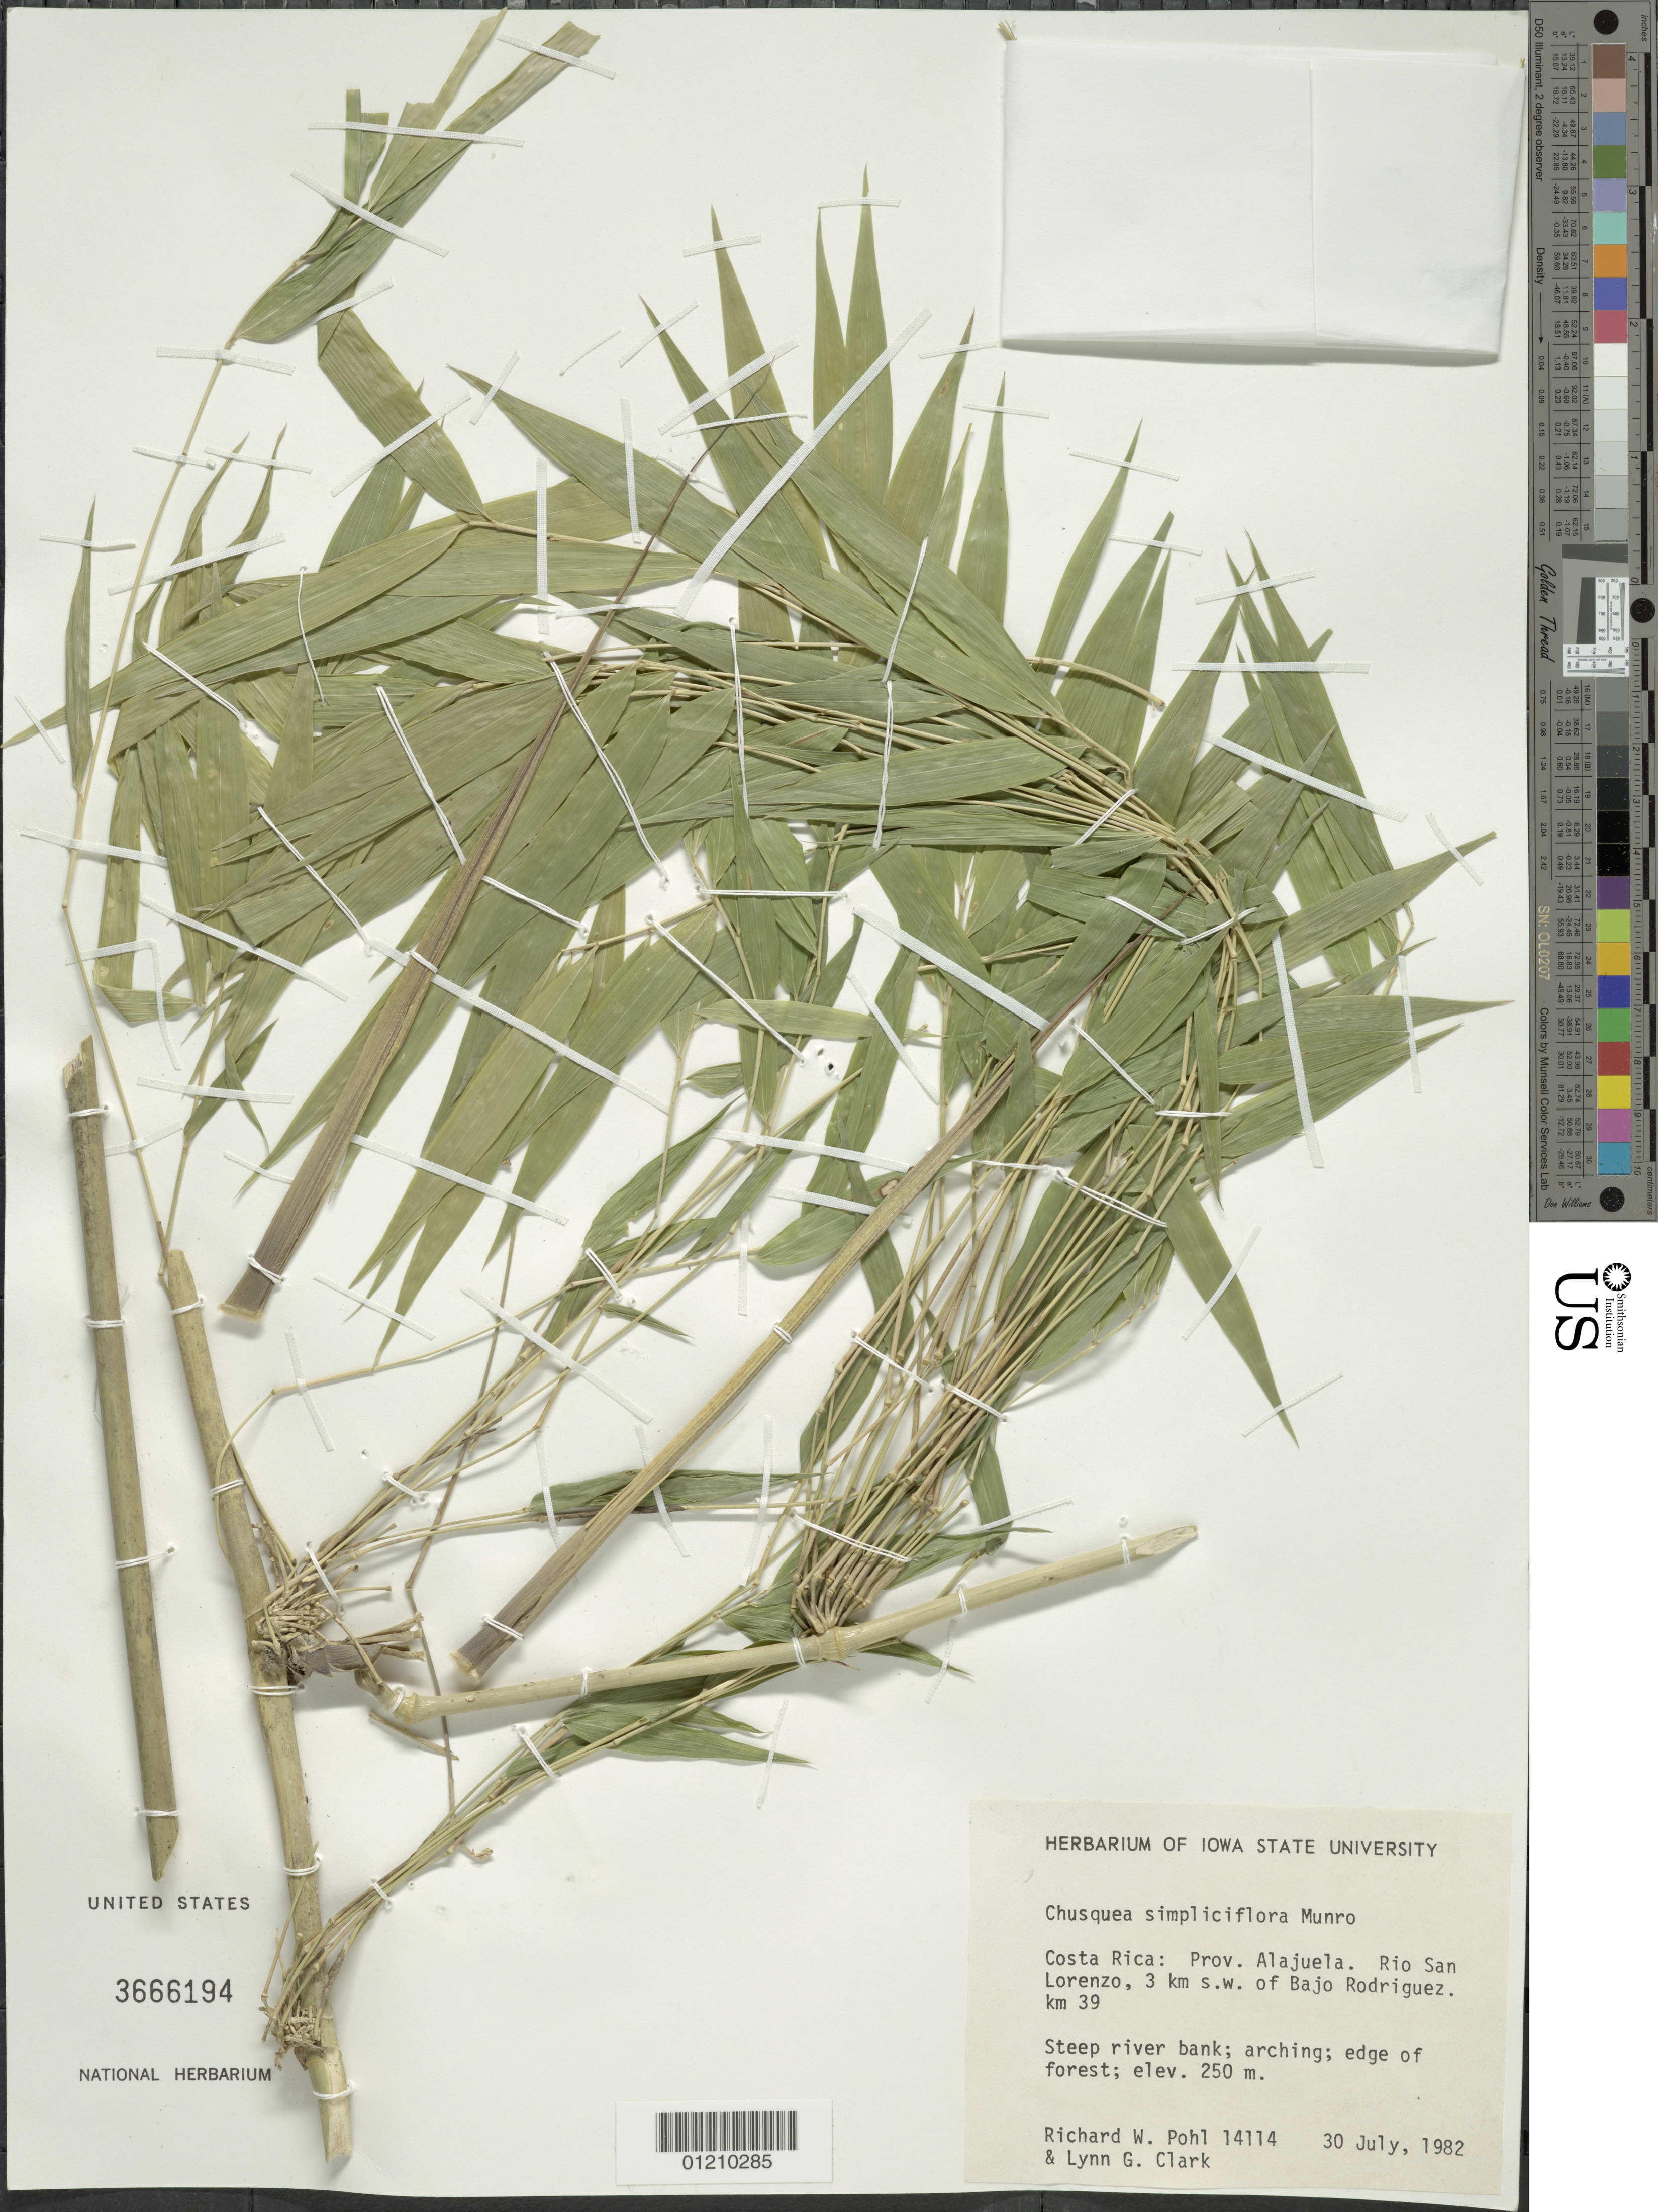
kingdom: Plantae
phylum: Tracheophyta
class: Liliopsida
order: Poales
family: Poaceae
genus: Chusquea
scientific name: Chusquea simpliciflora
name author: Munro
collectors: R. W. Pohl & L. G. Clark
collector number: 14114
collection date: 1982-07-30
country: Costa Rica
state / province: Alajuela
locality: Rio San Lorenzo, 3 km S.W. of Bajo Rodriguez.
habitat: Edge of forest.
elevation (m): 250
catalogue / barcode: US 3666194